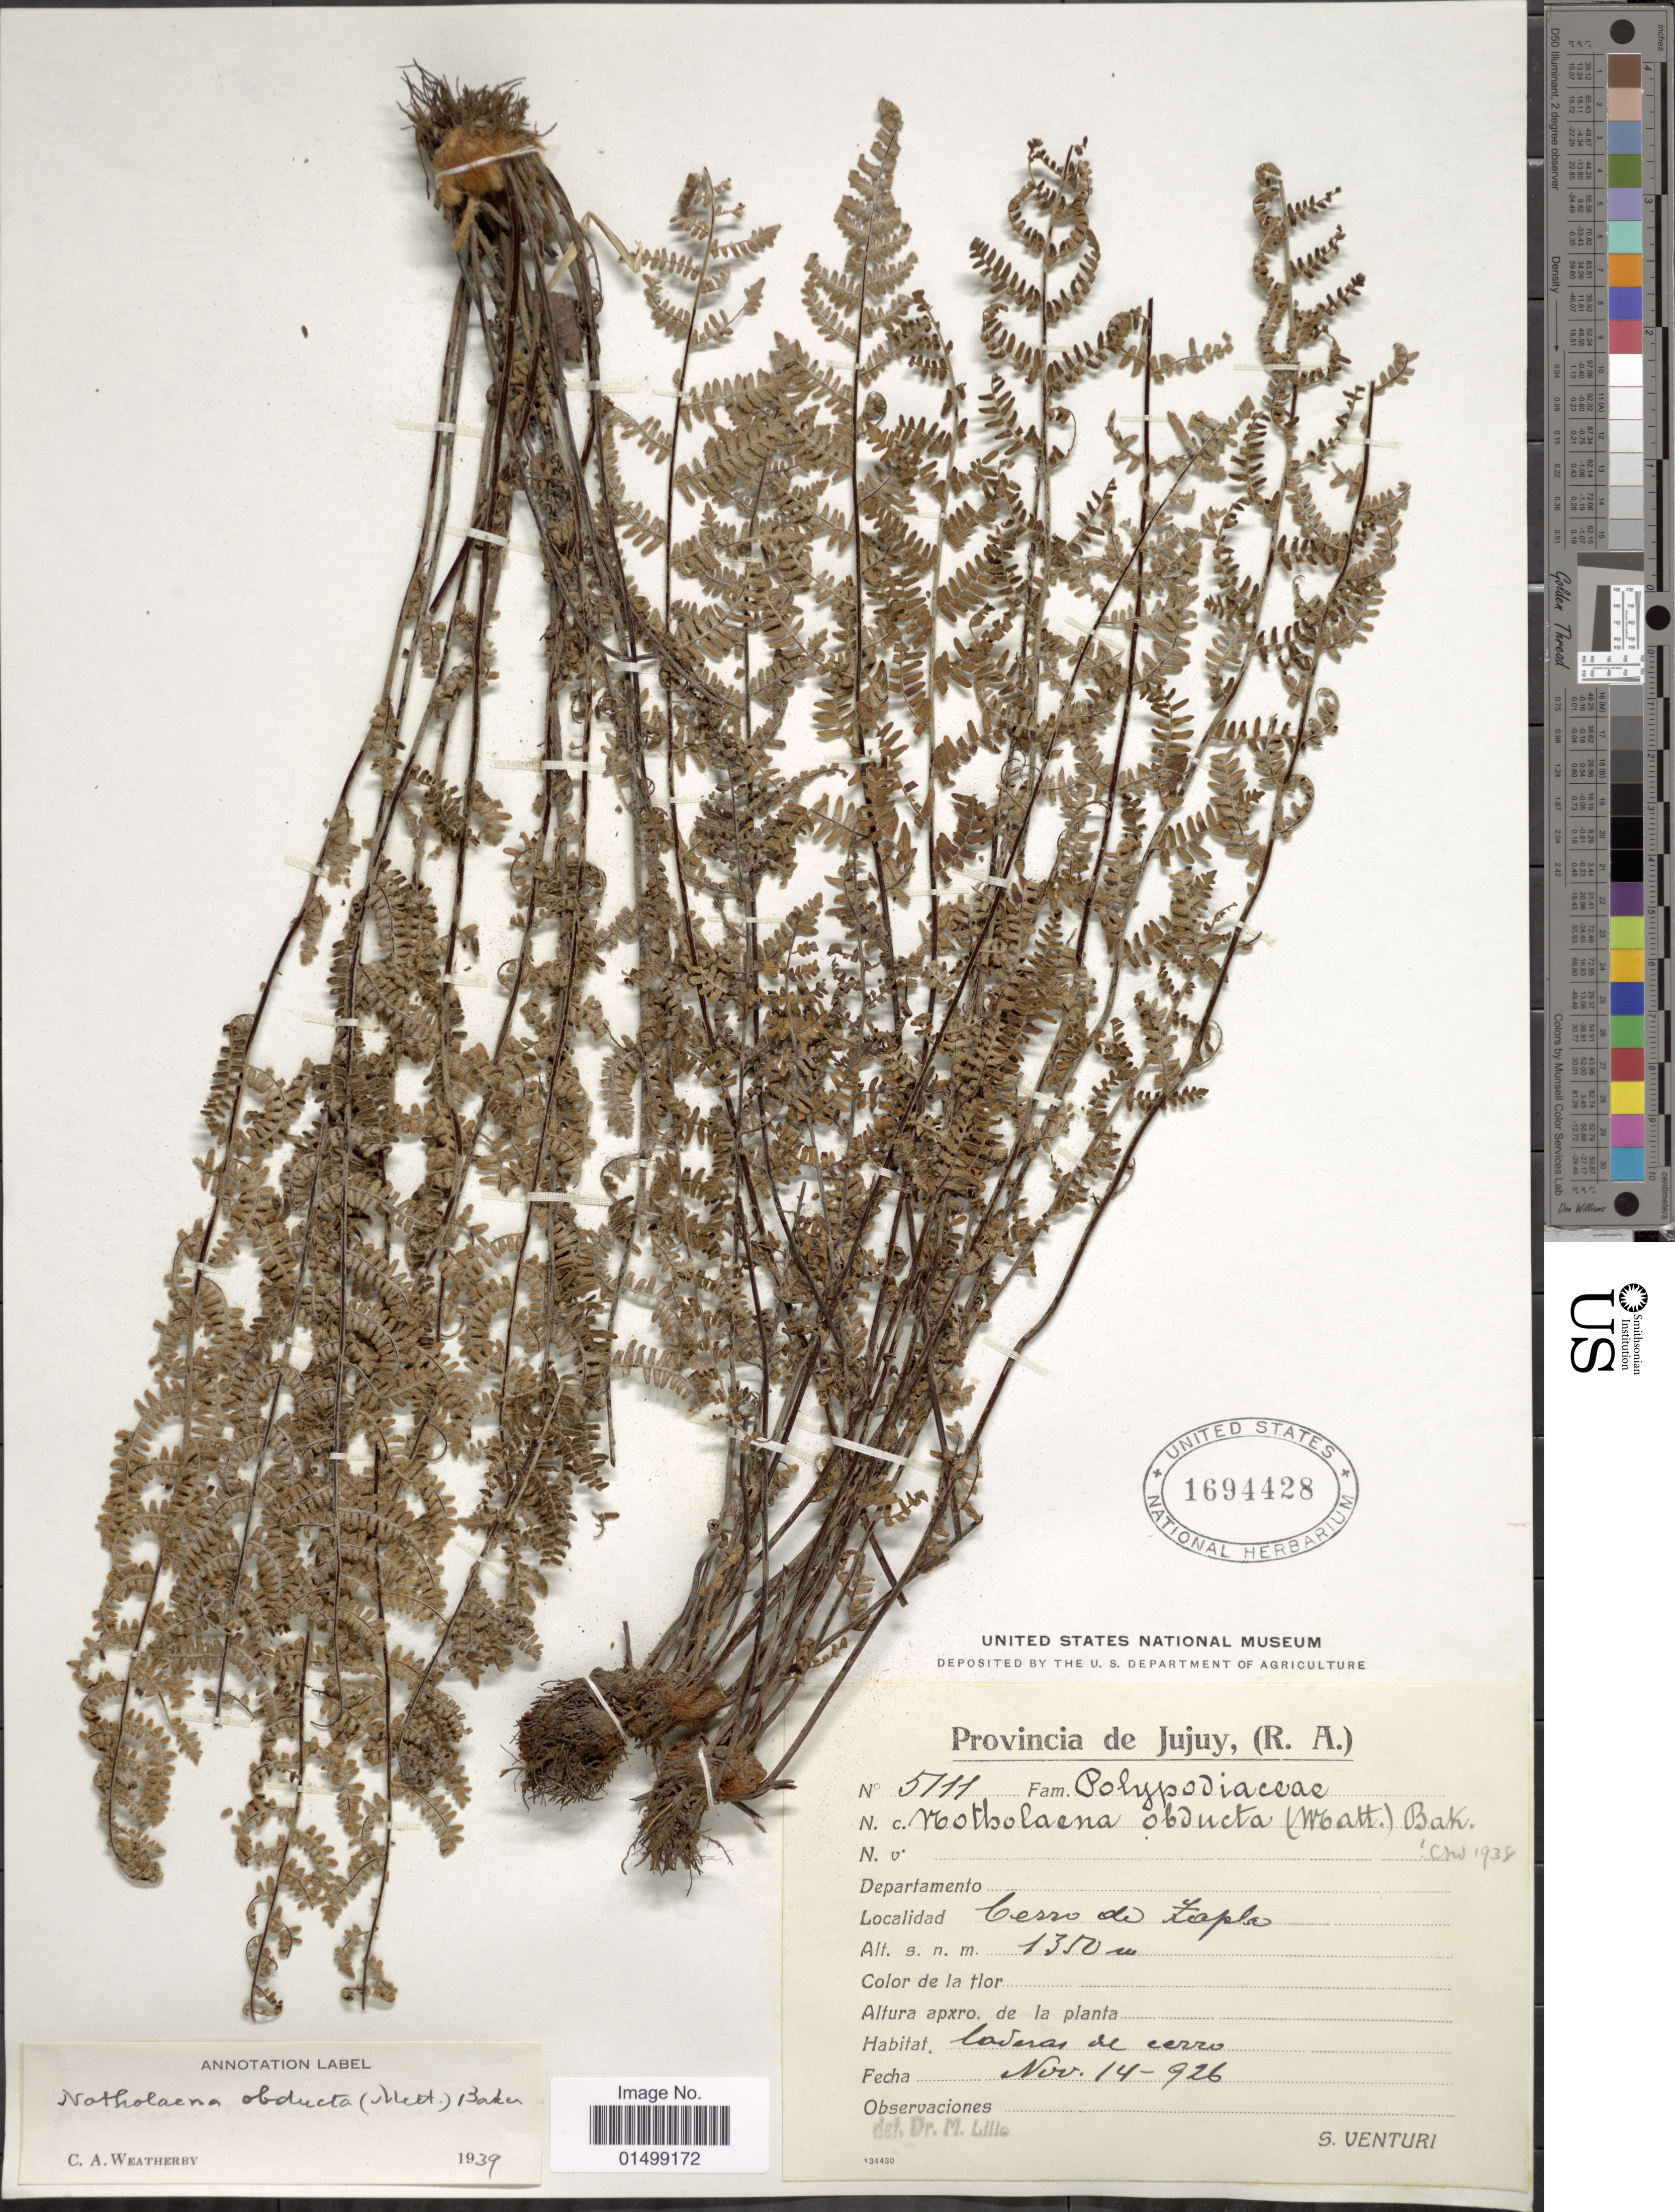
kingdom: Plantae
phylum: Tracheophyta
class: Polypodiopsida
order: Polypodiales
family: Pteridaceae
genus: Cheilanthes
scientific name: Cheilanthes obducta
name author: (Mett.) Baker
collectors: S. Venturi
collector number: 5111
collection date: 1926-11-14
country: Argentina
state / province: Jujuy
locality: (R.A.) Cerro de Tapla.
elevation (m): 1350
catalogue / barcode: US 1694428